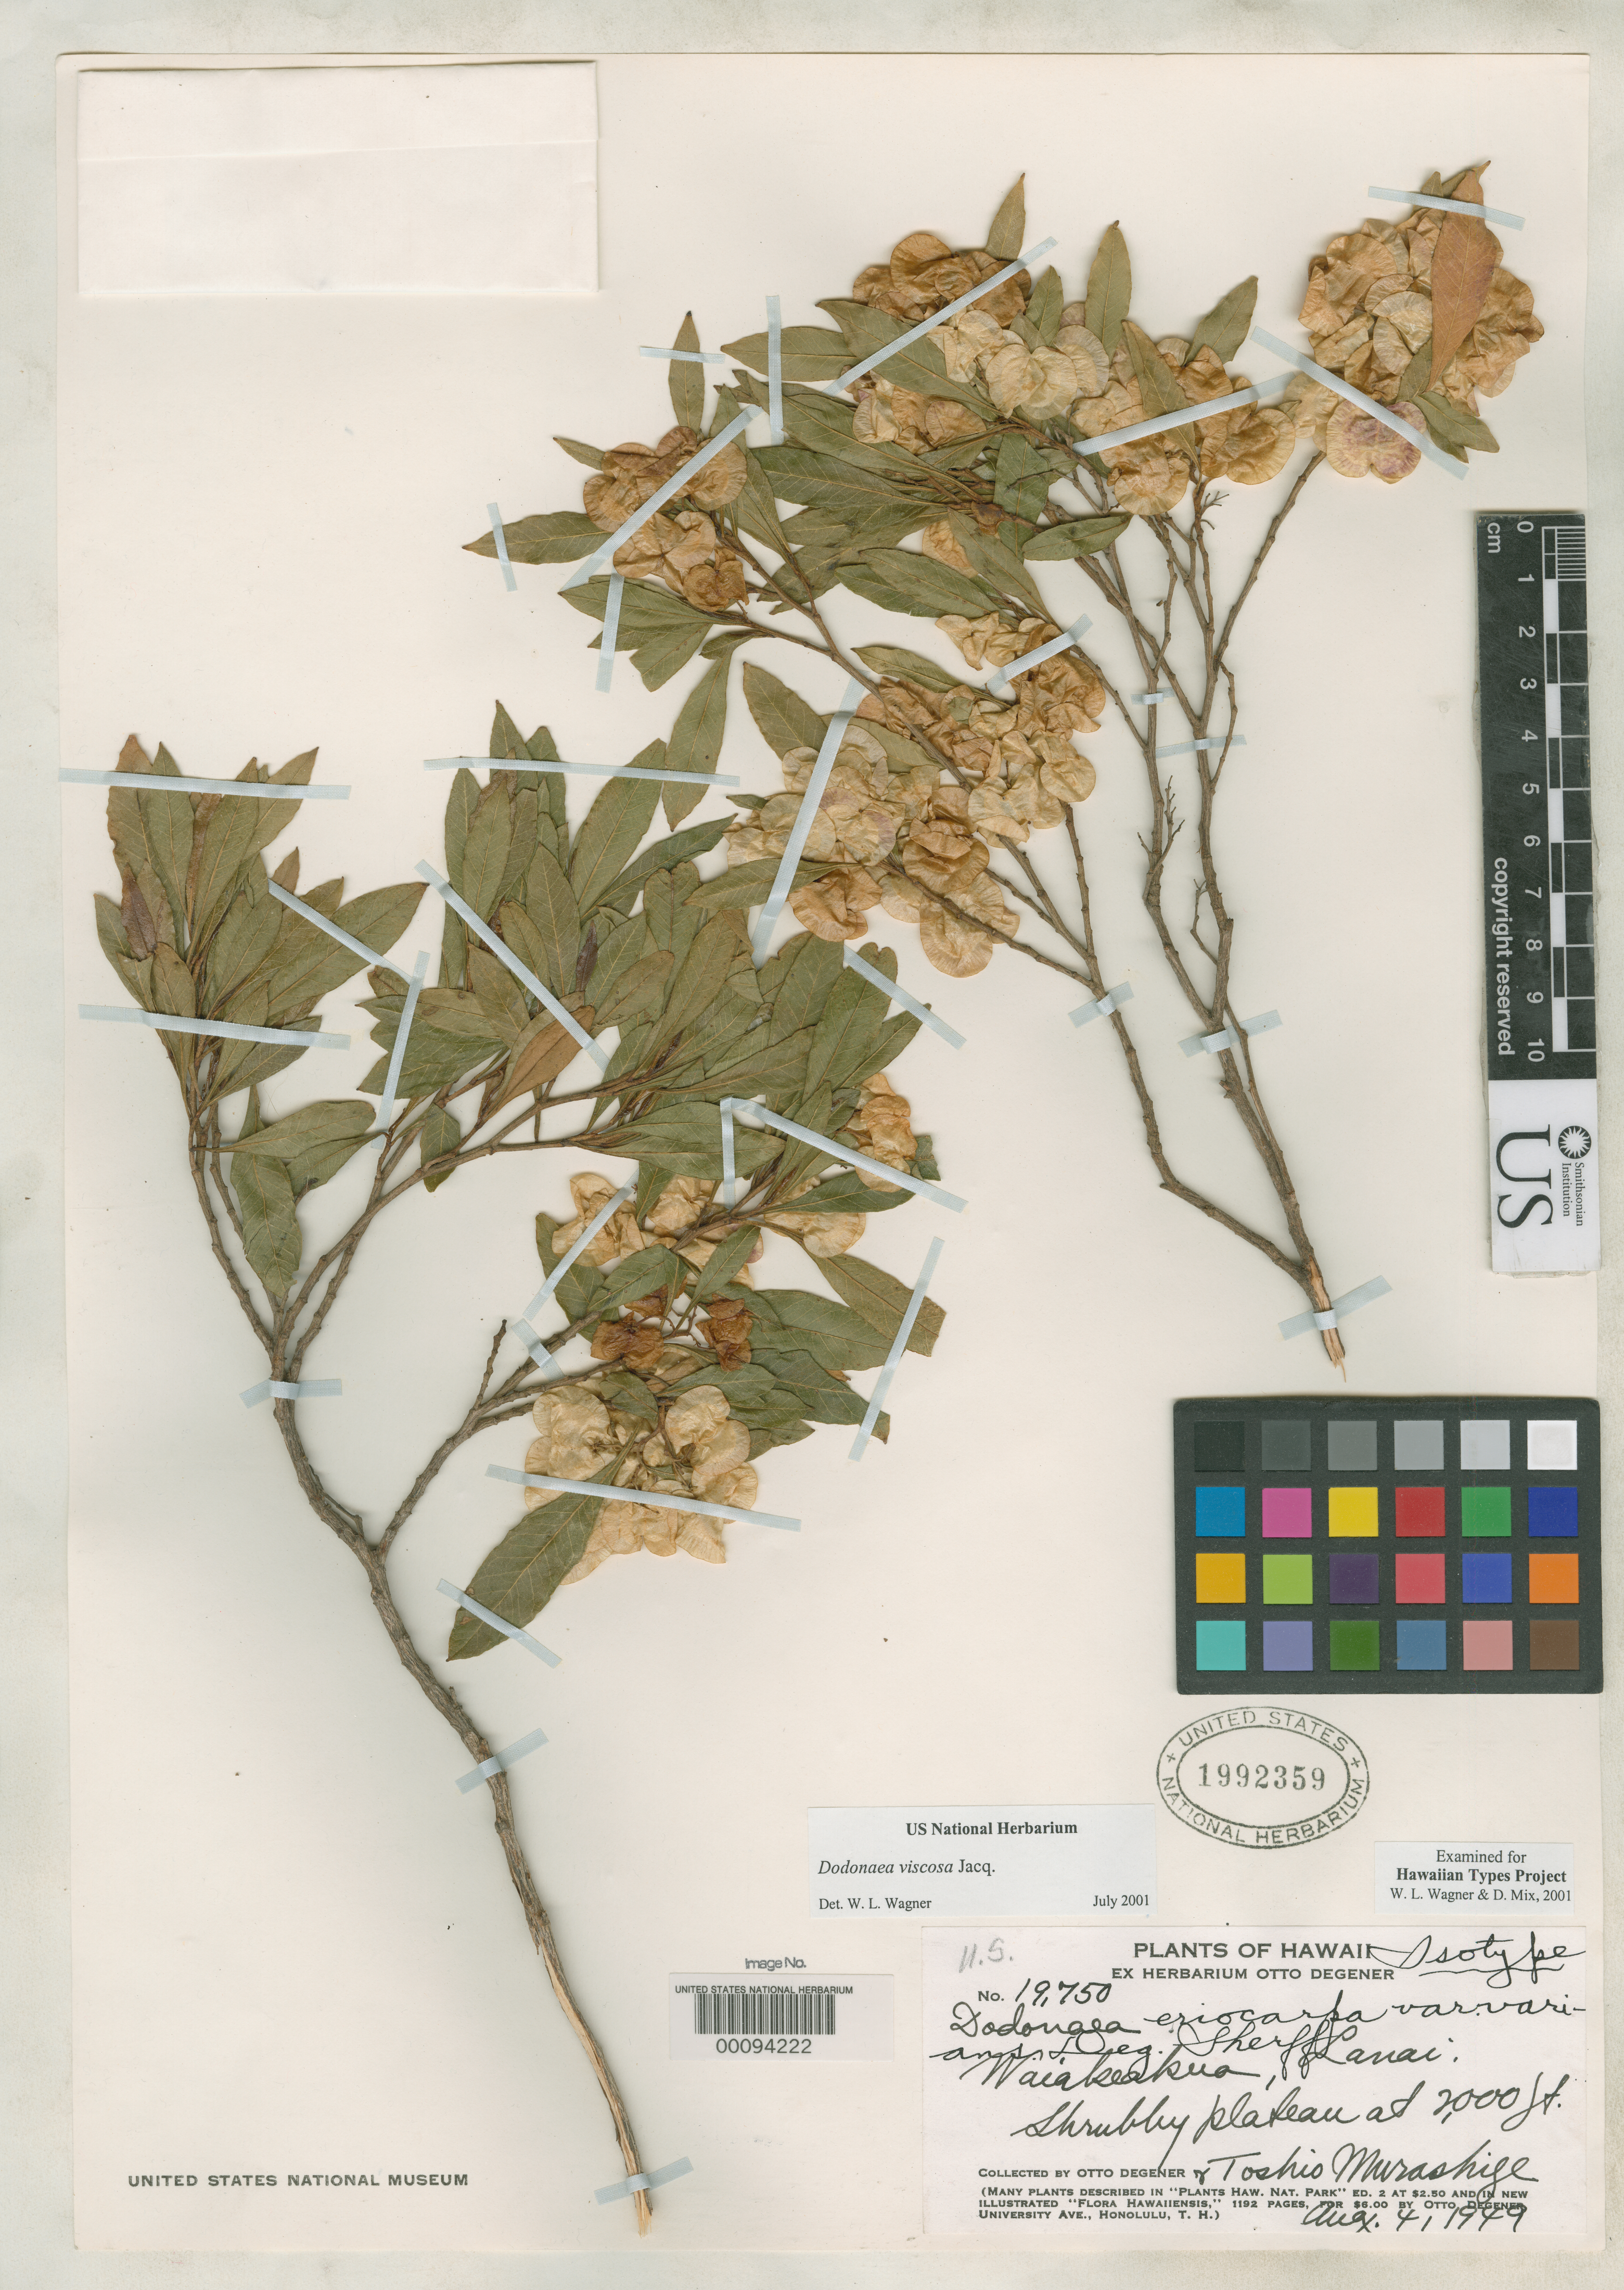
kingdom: Plantae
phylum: Tracheophyta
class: Magnoliopsida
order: Sapindales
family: Sapindaceae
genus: Dodonaea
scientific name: Dodonaea eriocarpa var. varians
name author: O. Deg. & Sherff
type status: Isotype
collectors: O. Degener & T. Murashige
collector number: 19750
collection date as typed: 04 Aug 1949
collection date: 1949-08-04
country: United States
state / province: Hawaii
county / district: Maui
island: Lana'i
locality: Waiakeakua.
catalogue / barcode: US 1992359